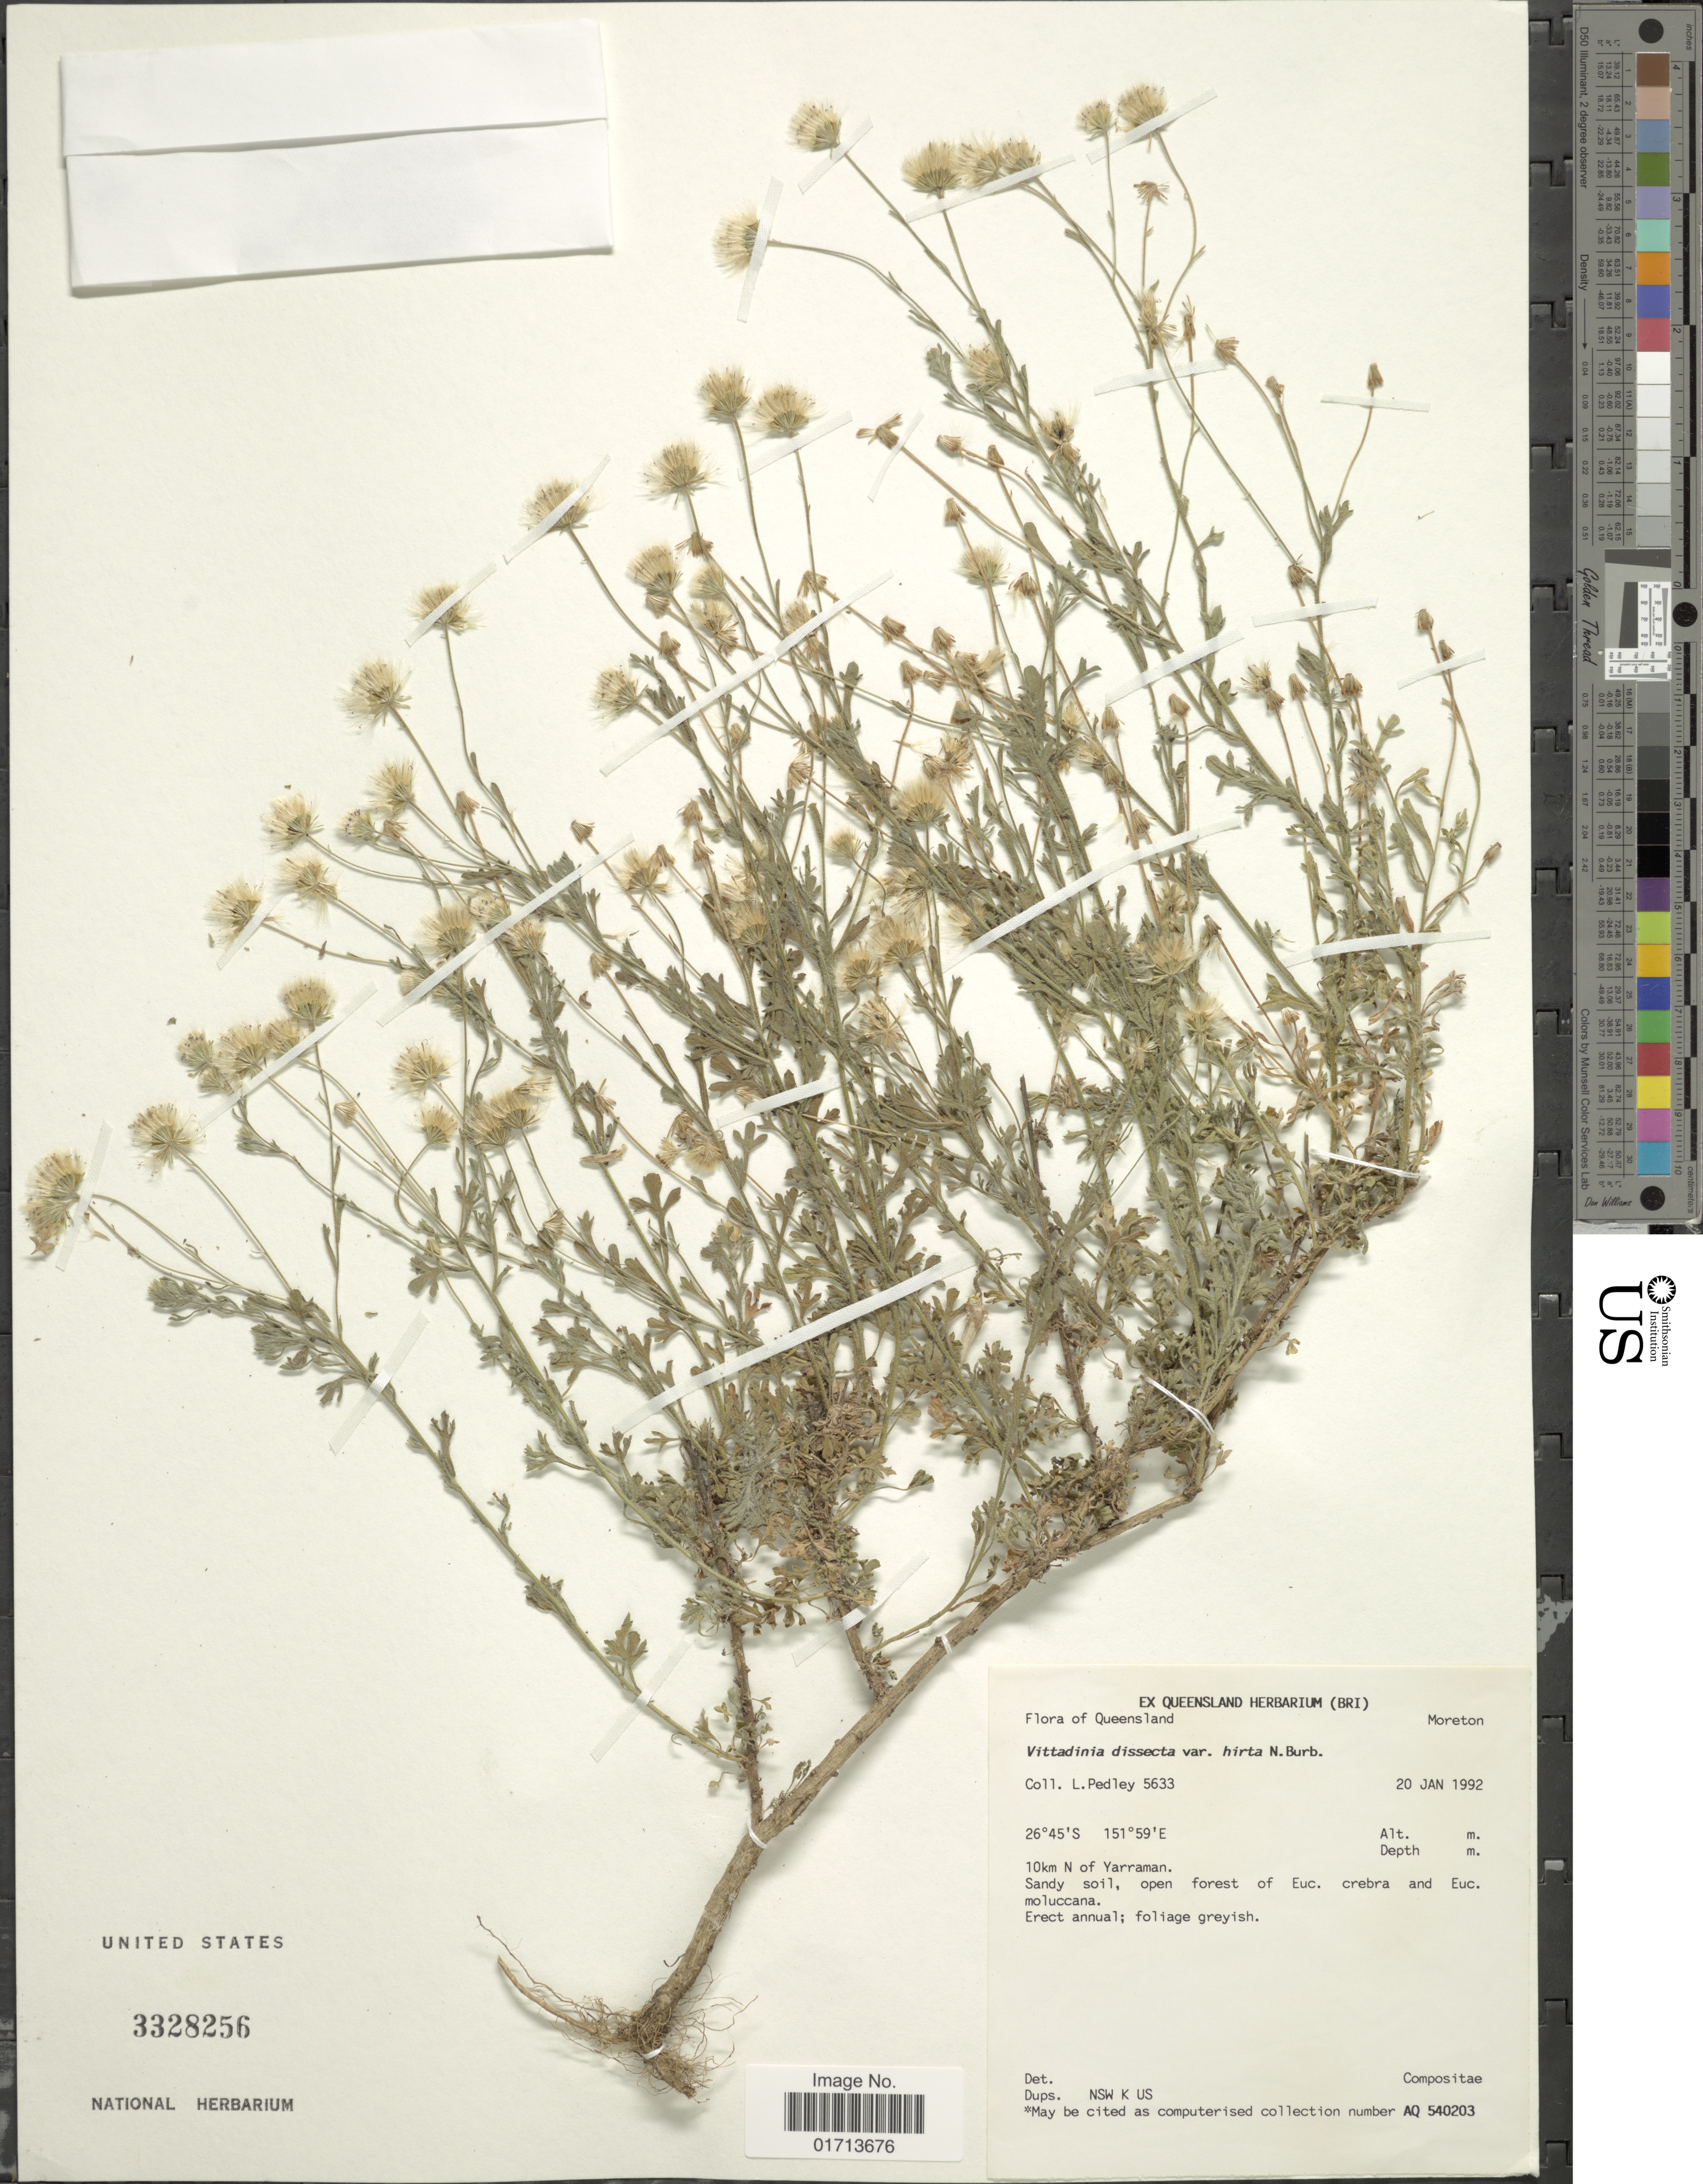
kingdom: Plantae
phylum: Tracheophyta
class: Magnoliopsida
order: Asterales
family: Asteraceae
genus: Vittadinia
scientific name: Vittadinia dissecta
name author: (Benth.) N.T. Burb.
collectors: L. Pedley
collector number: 5633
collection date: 1992-01-20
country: Australia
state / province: Queensland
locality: Moreton, 10km N of Yarraman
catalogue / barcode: US 3328256